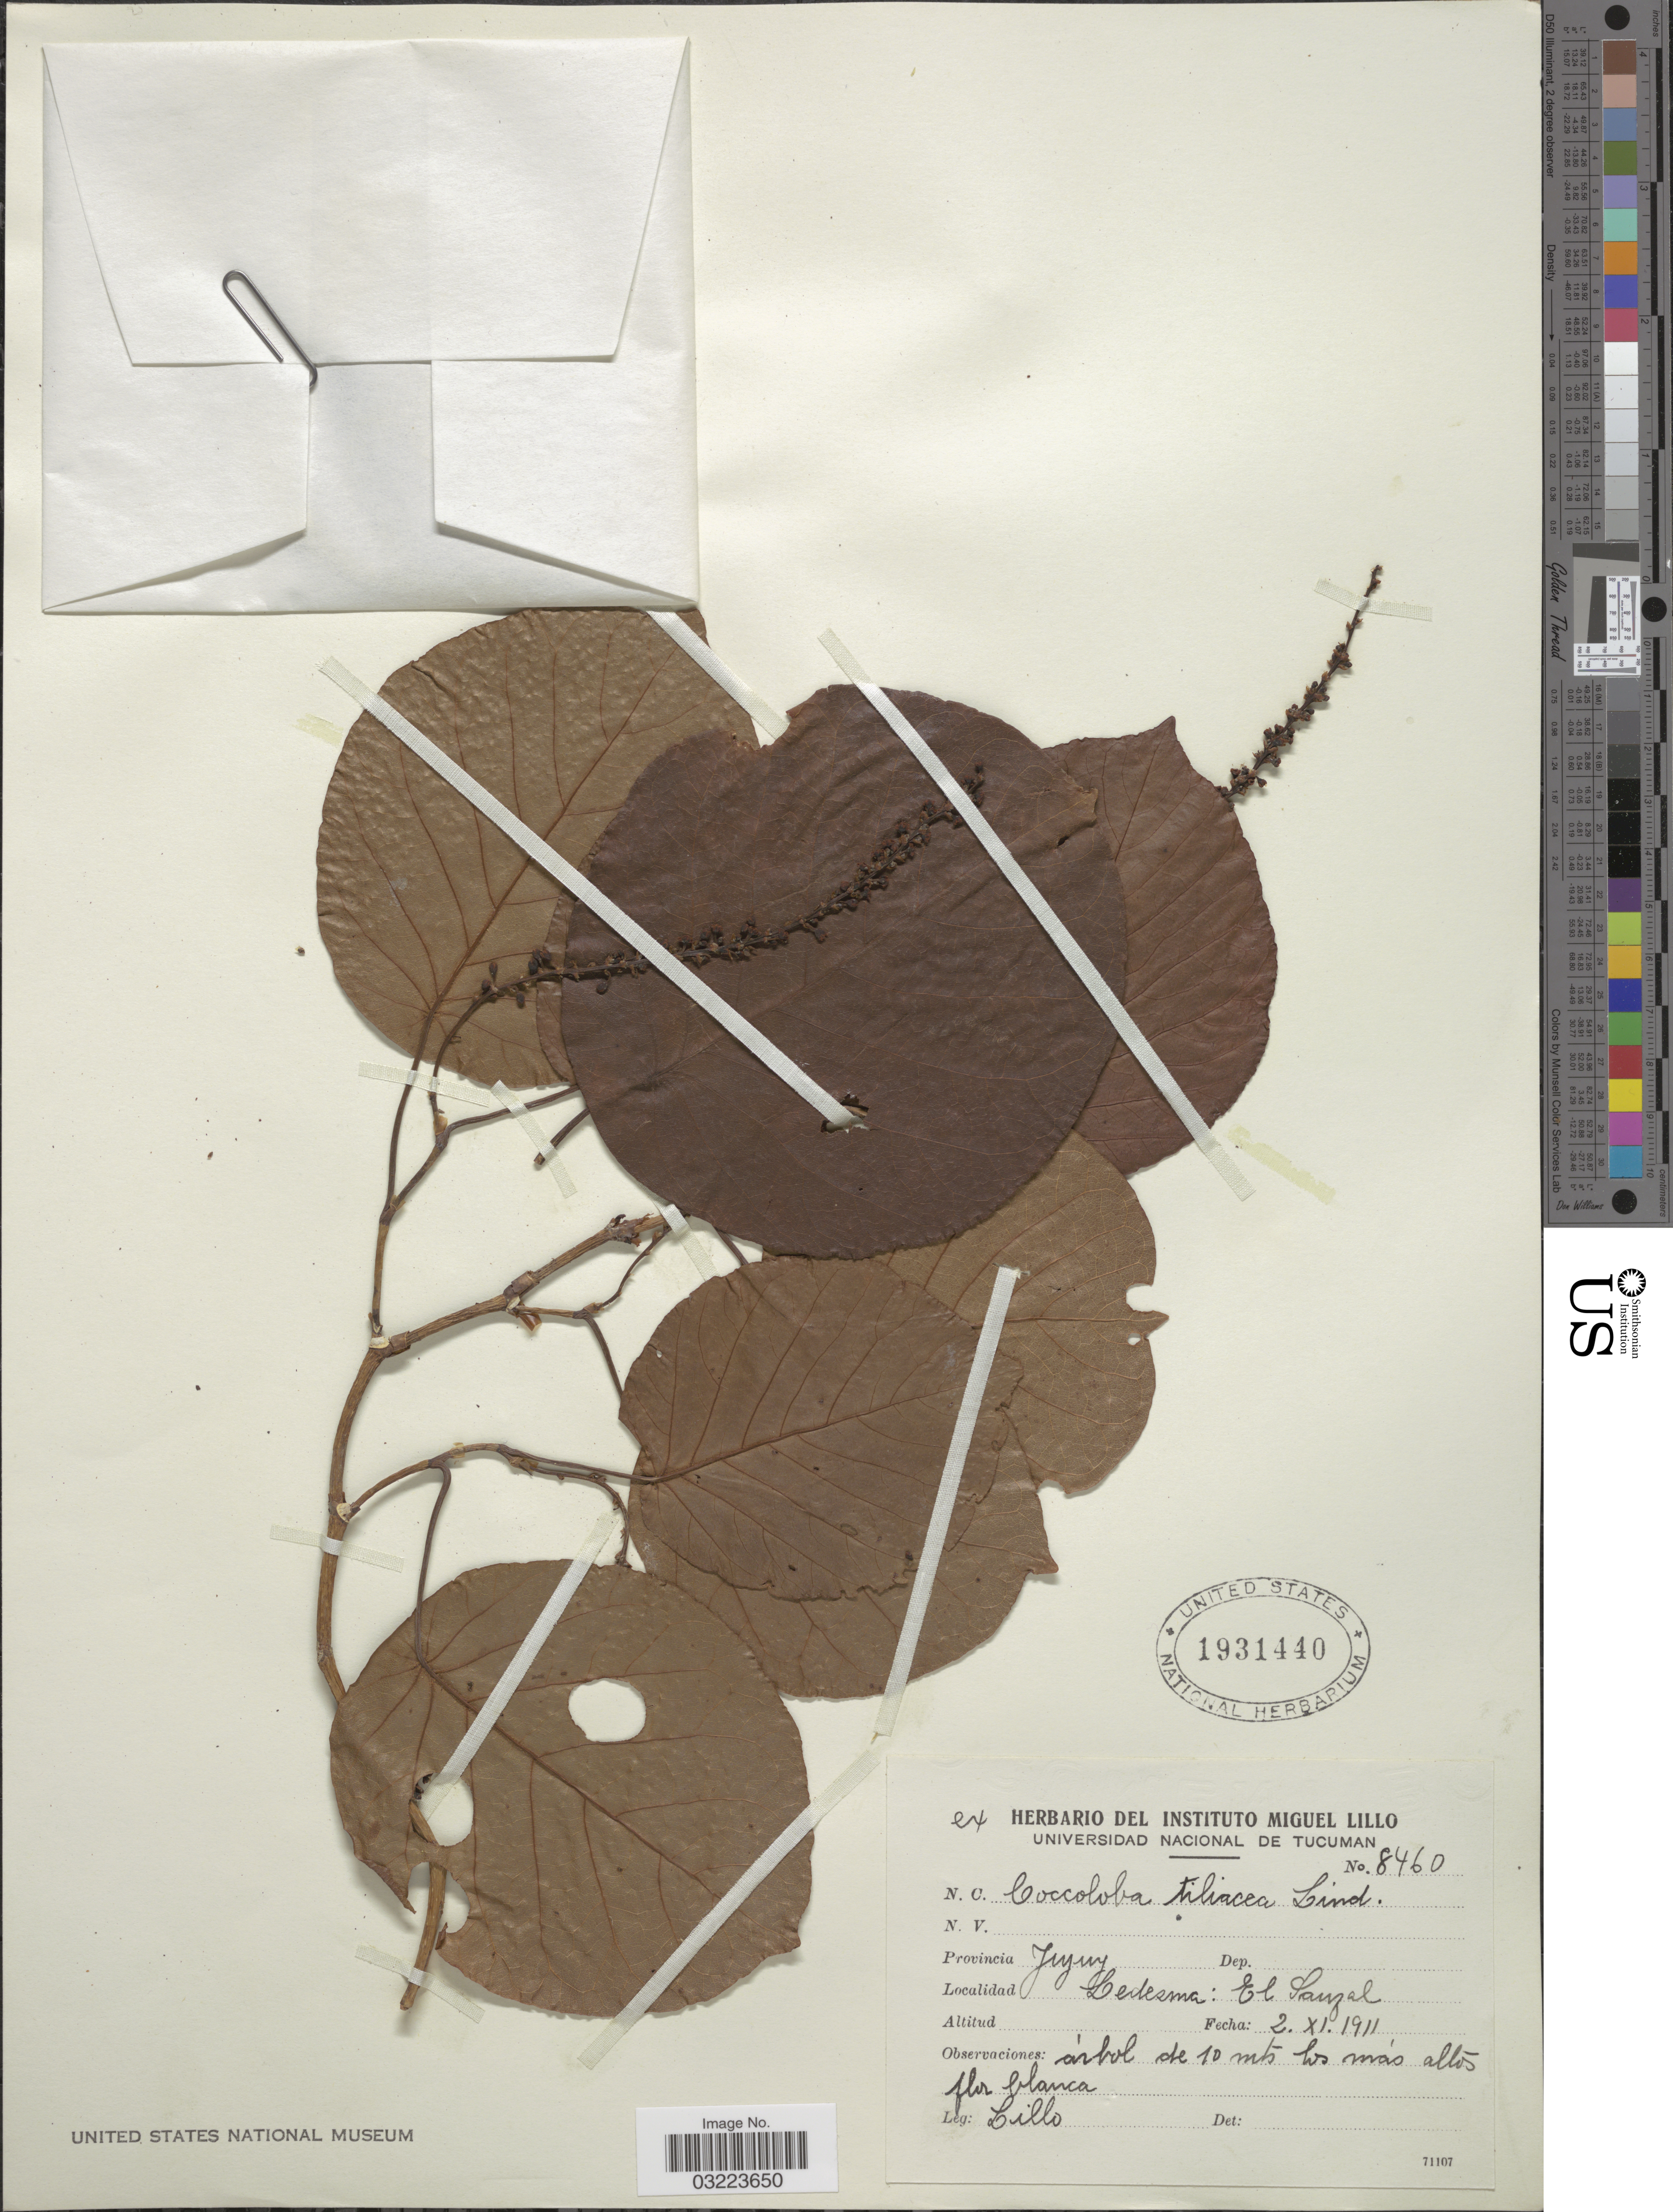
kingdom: Plantae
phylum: Tracheophyta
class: Magnoliopsida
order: Caryophyllales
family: Polygonaceae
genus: Coccoloba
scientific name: Coccoloba tiliacea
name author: Lindau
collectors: M. Lillo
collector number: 8460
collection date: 1911-11-02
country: Argentina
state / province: Jujuy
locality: Ledesma: El Sauzal.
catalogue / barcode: US 1931440